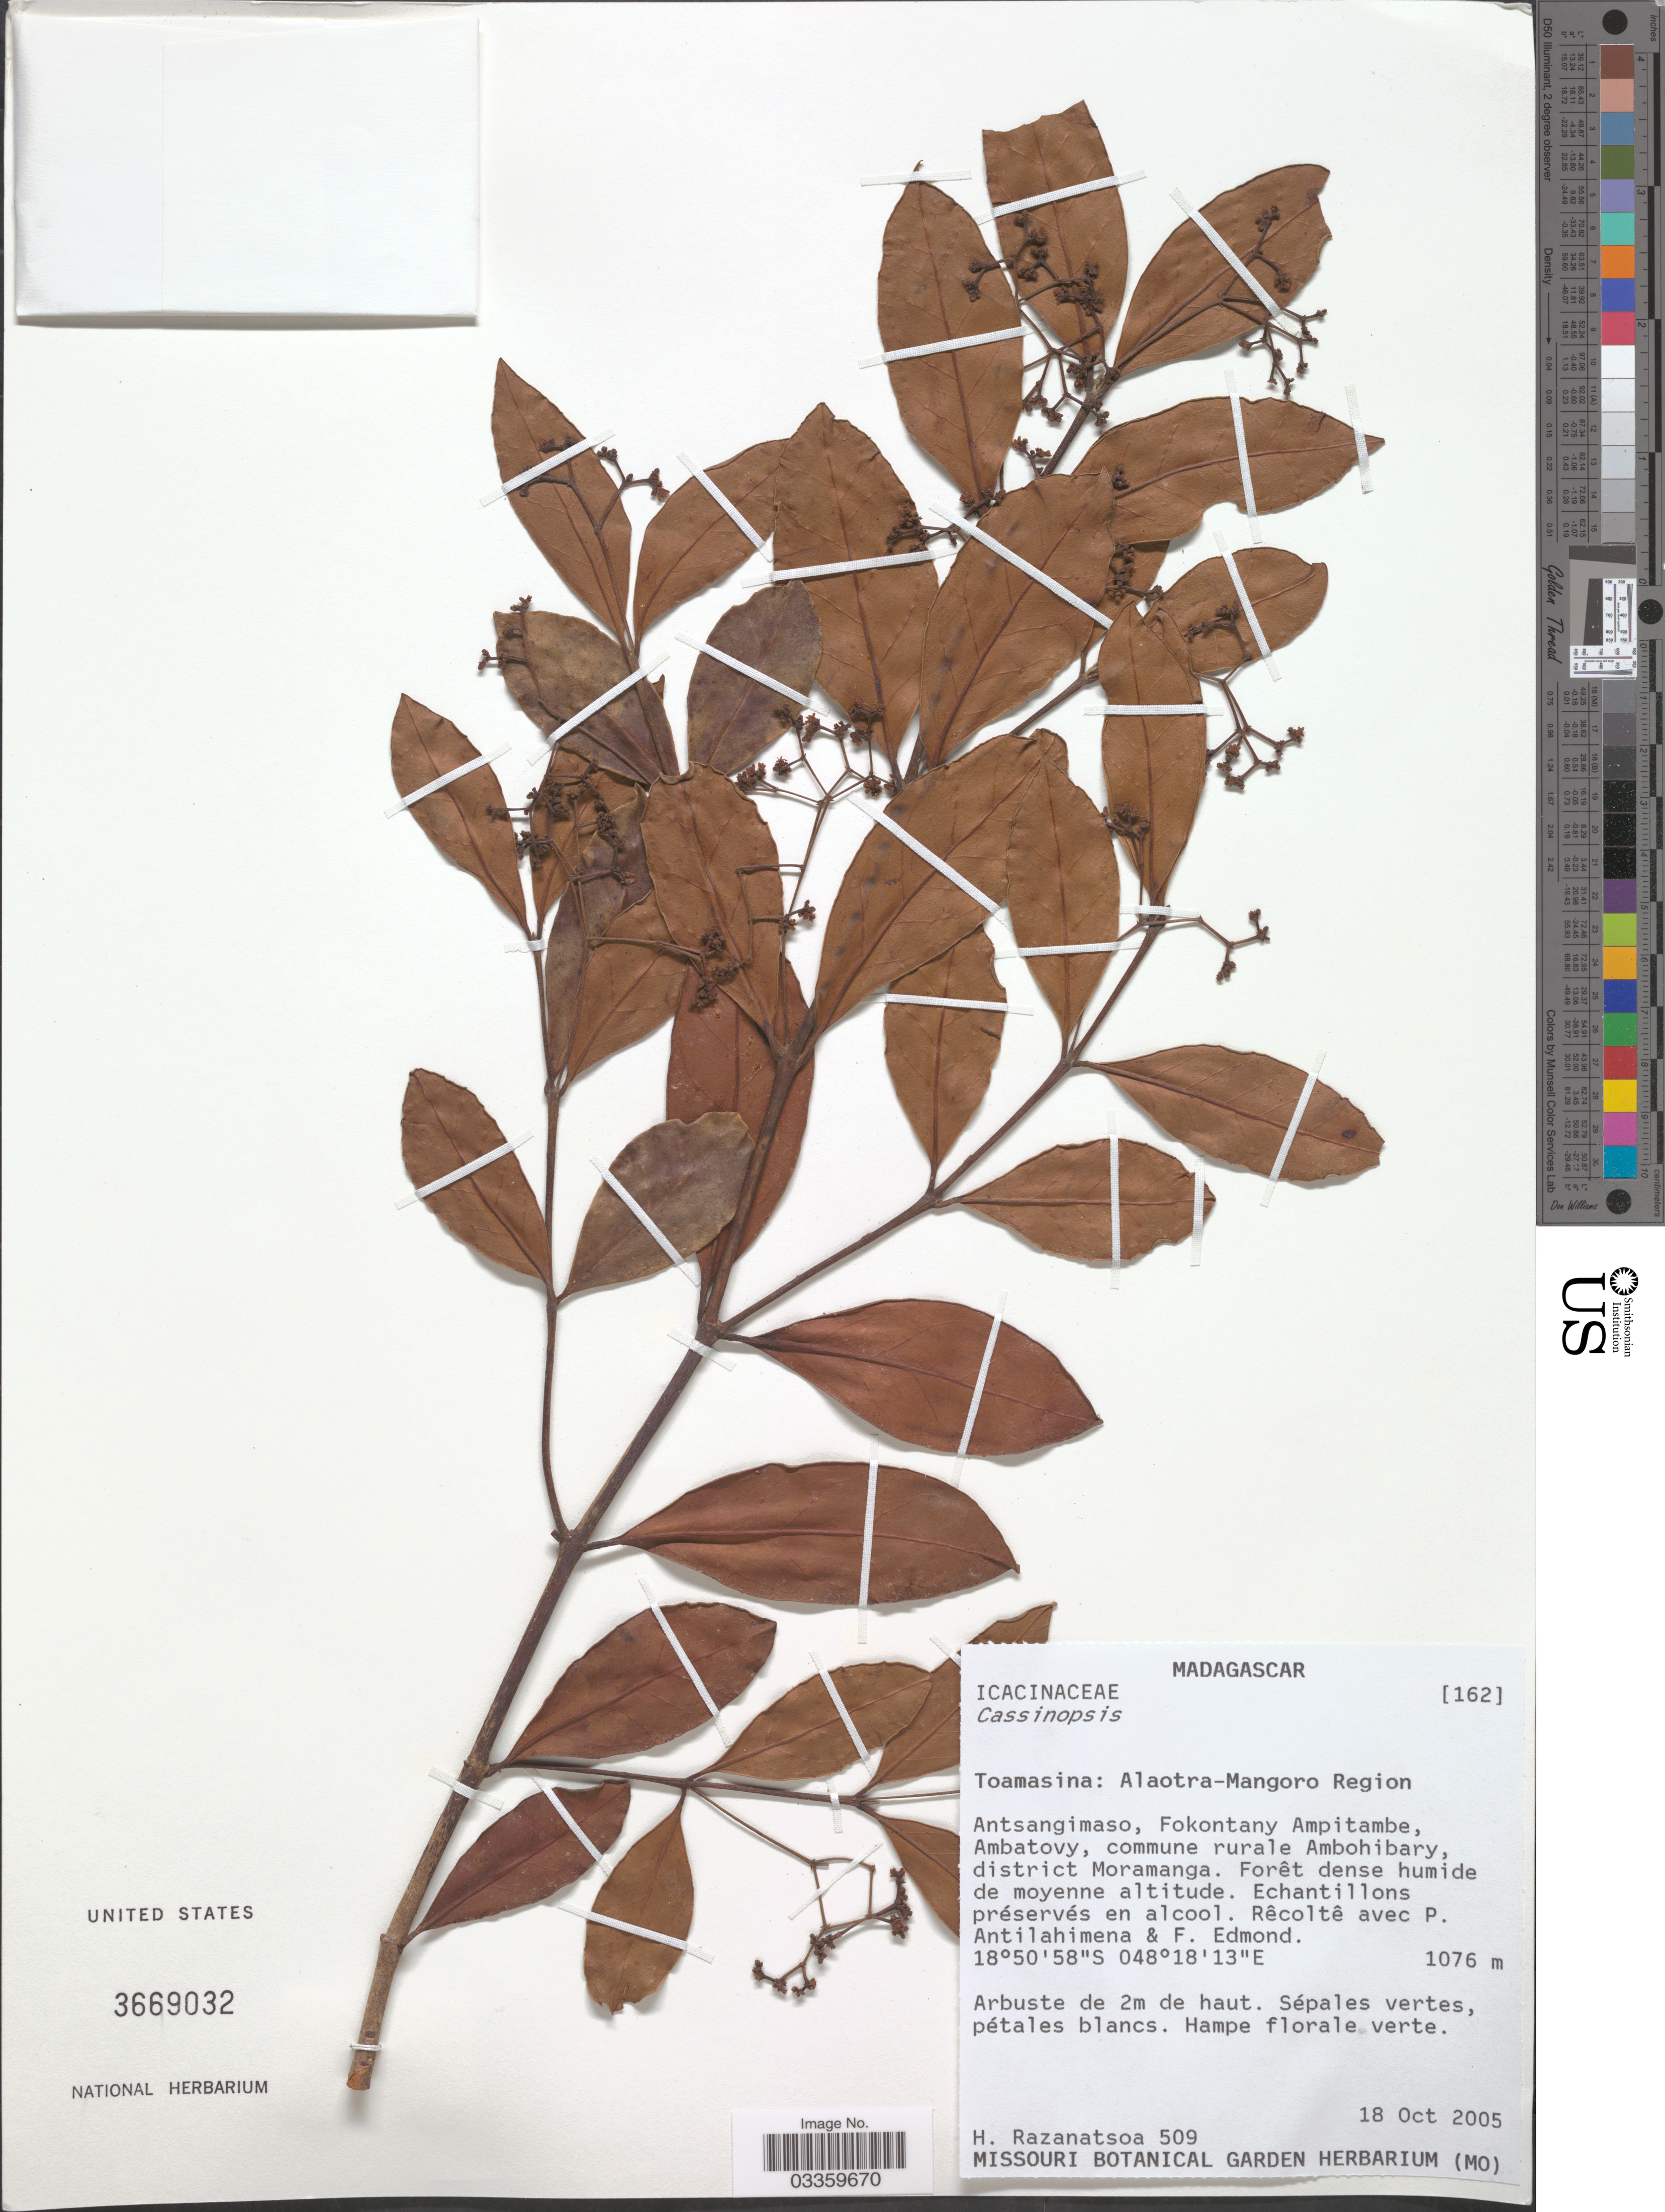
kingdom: Plantae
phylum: Tracheophyta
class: Magnoliopsida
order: Icacinales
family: Icacinaceae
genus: Cassinopsis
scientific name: Cassinopsis sp.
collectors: H. Razanatsoa, P. Antilahimena & F. Edmond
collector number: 509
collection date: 2005-10-18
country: Madagascar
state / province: Alaotra Mangoro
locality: Alaotra-Mangoro Region, Antsangimaso, Fokontany Ampitambe, Ambatovy, commune rurale Ambohibary, district Moramanga.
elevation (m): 1076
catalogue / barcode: US 3669032